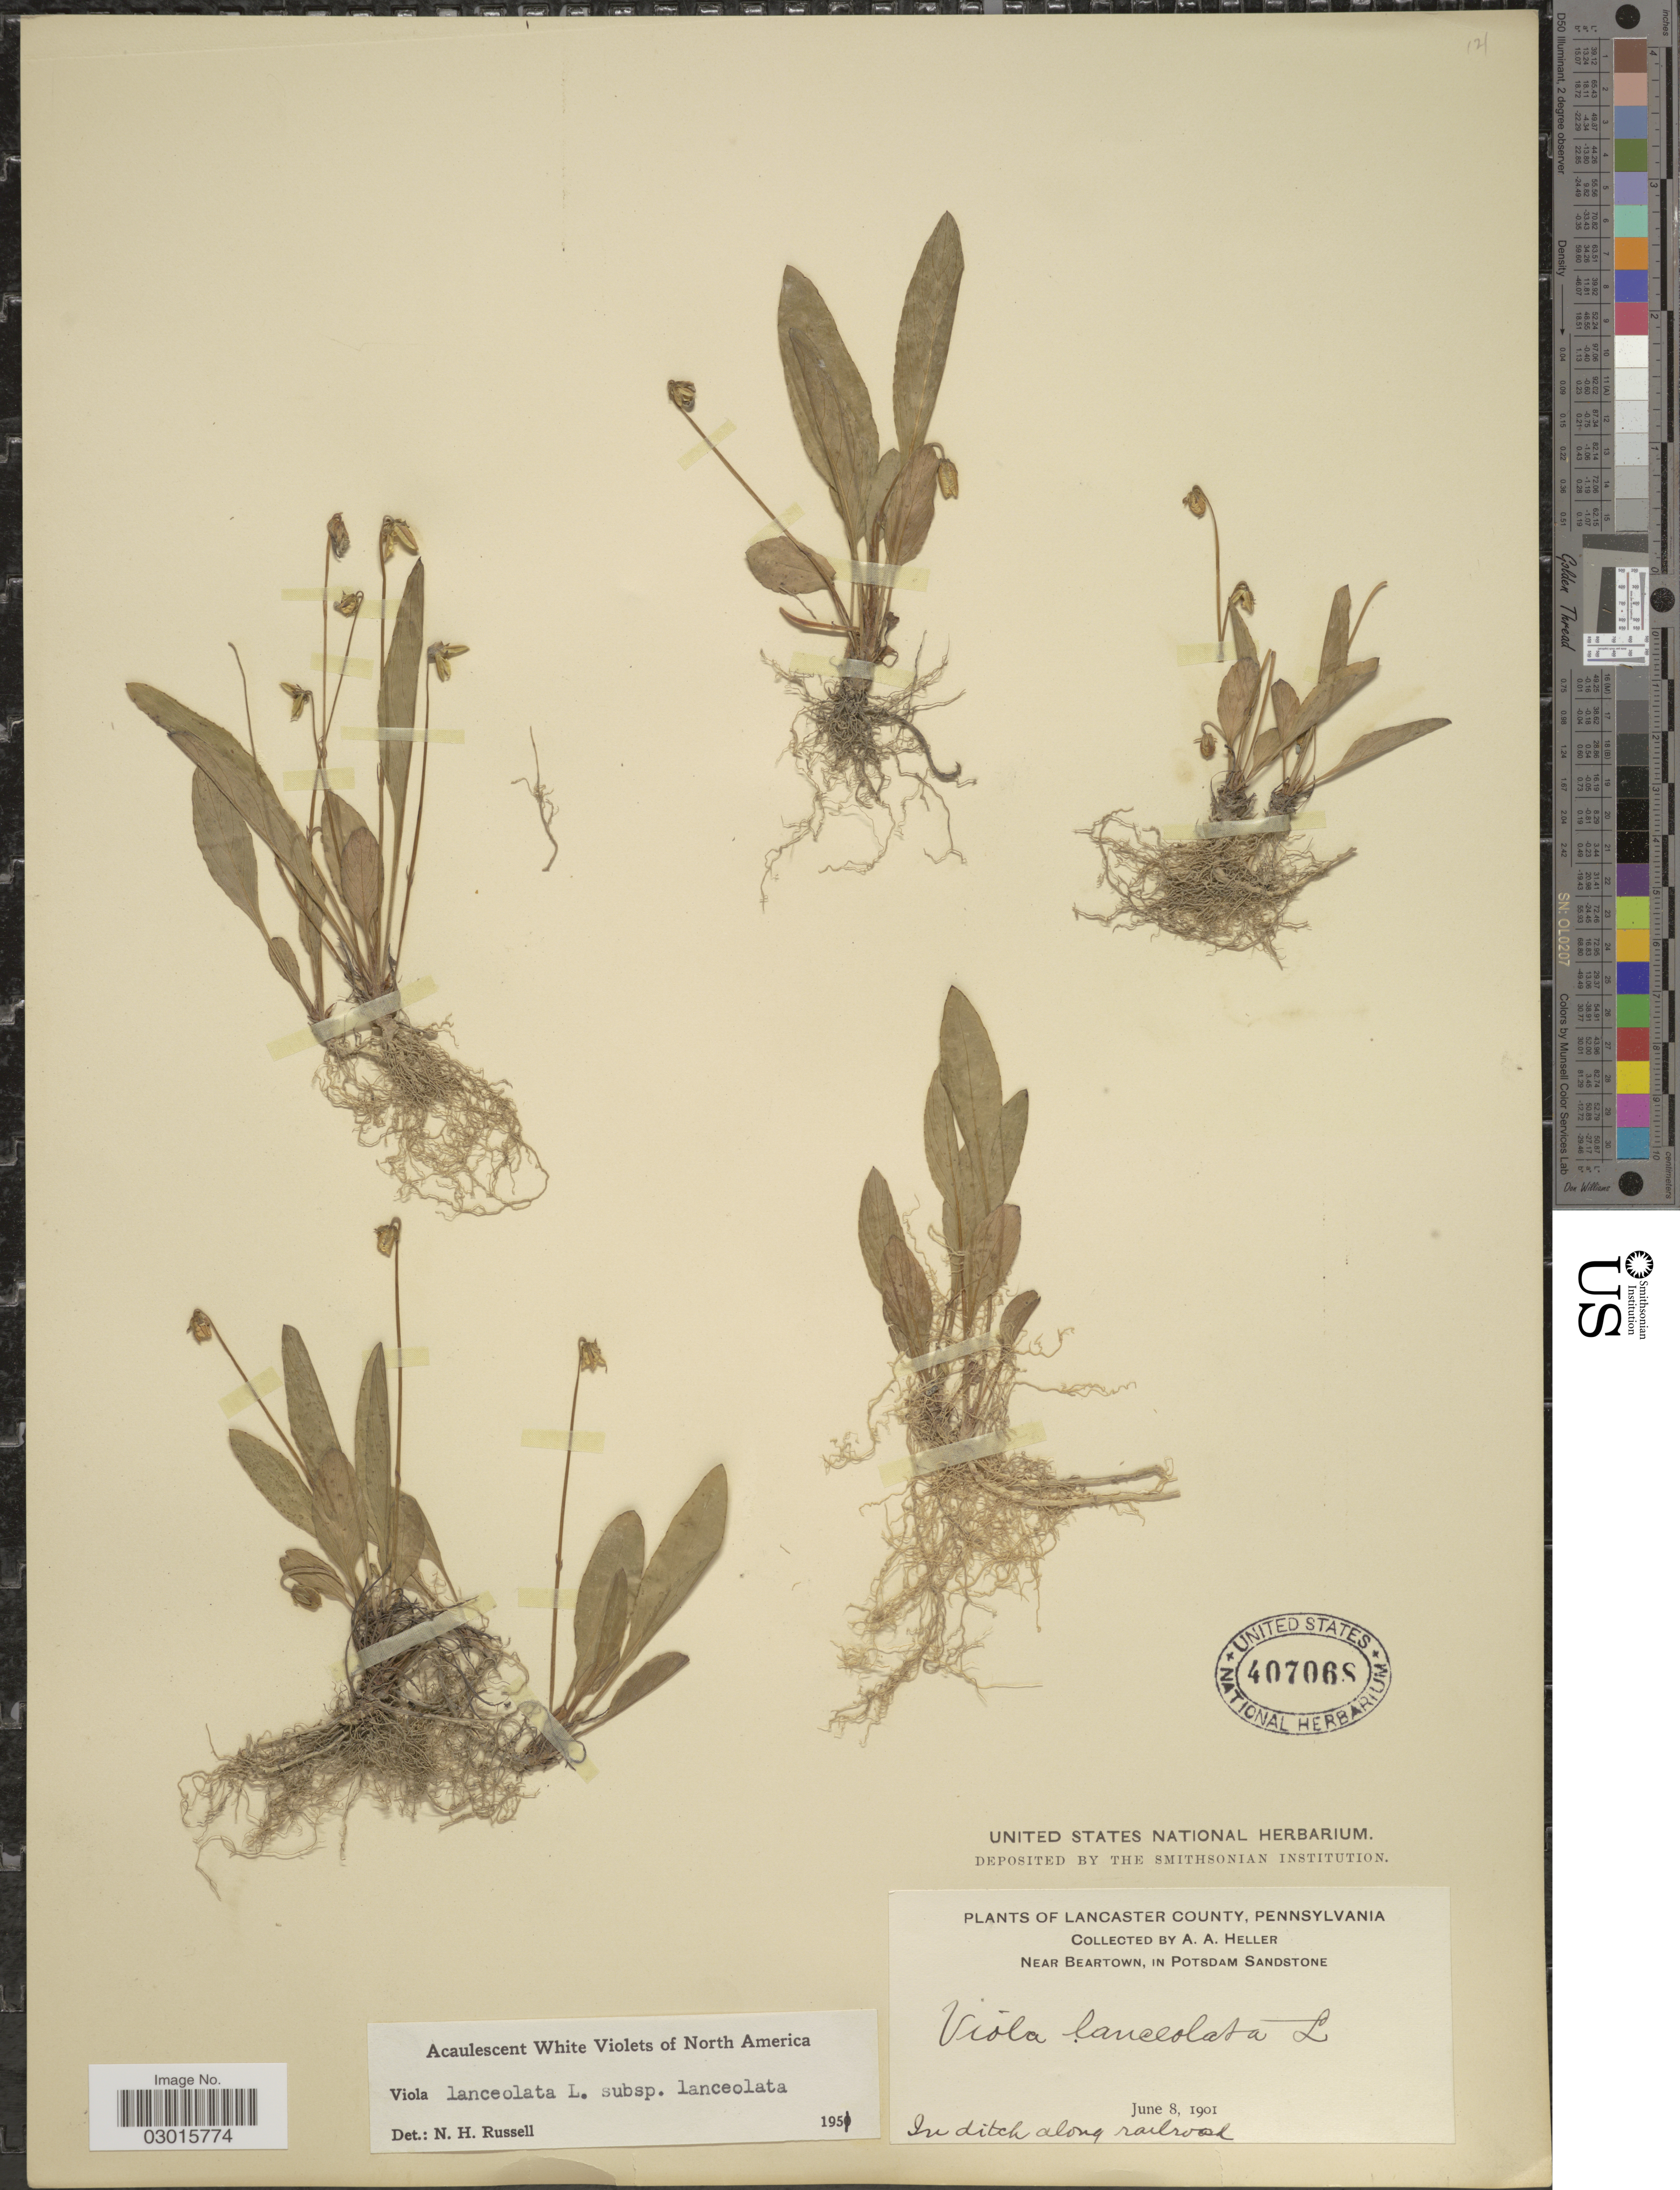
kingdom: Plantae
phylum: Tracheophyta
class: Magnoliopsida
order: Malpighiales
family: Violaceae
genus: Viola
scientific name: Viola lanceolata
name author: L.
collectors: A. A. Heller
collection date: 1901-06-08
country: United States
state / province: Pennsylvania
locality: Lancaster County. Near Beartown, in Potsdam Sandstone.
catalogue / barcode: US 407068